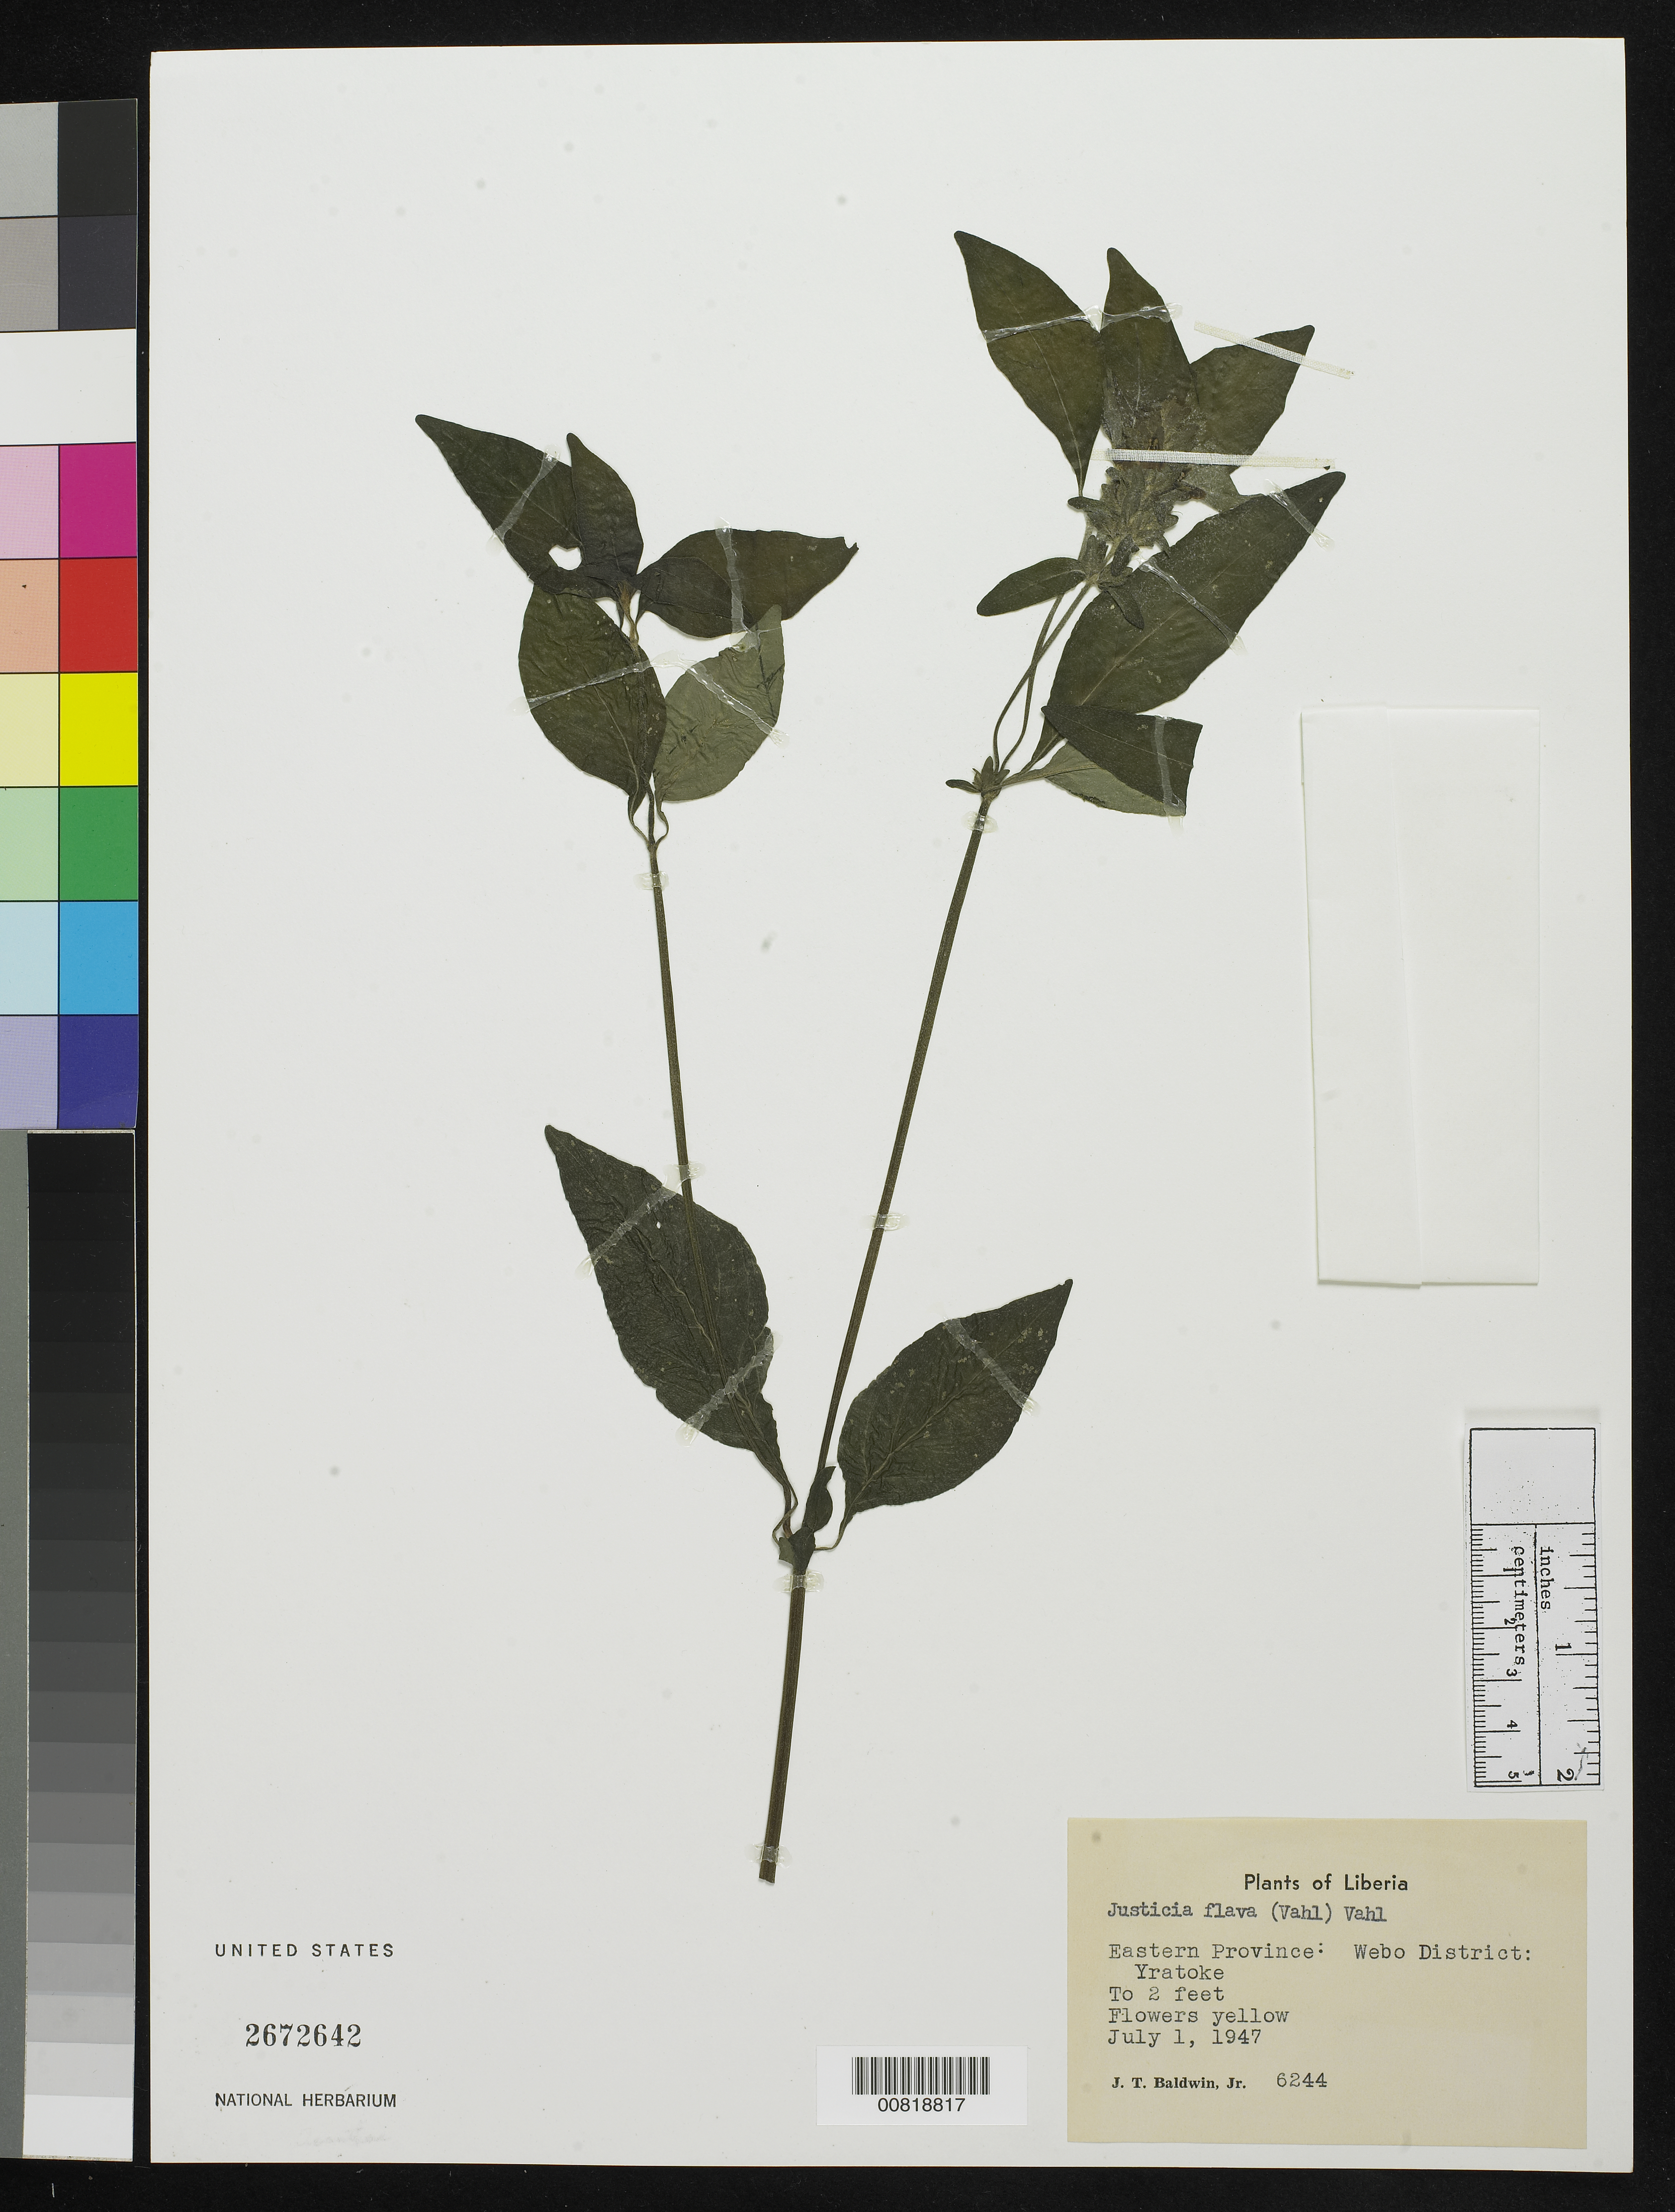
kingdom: Plantae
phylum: Tracheophyta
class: Magnoliopsida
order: Lamiales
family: Acanthaceae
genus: Justicia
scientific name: Justicia flava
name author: (Forssk.) Vahl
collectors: J. T. Baldwin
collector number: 6244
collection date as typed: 1 Jul 1947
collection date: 1947-07-01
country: Liberia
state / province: River Gee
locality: Eastern Province: Webo District, Yratoke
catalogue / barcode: US 2672642